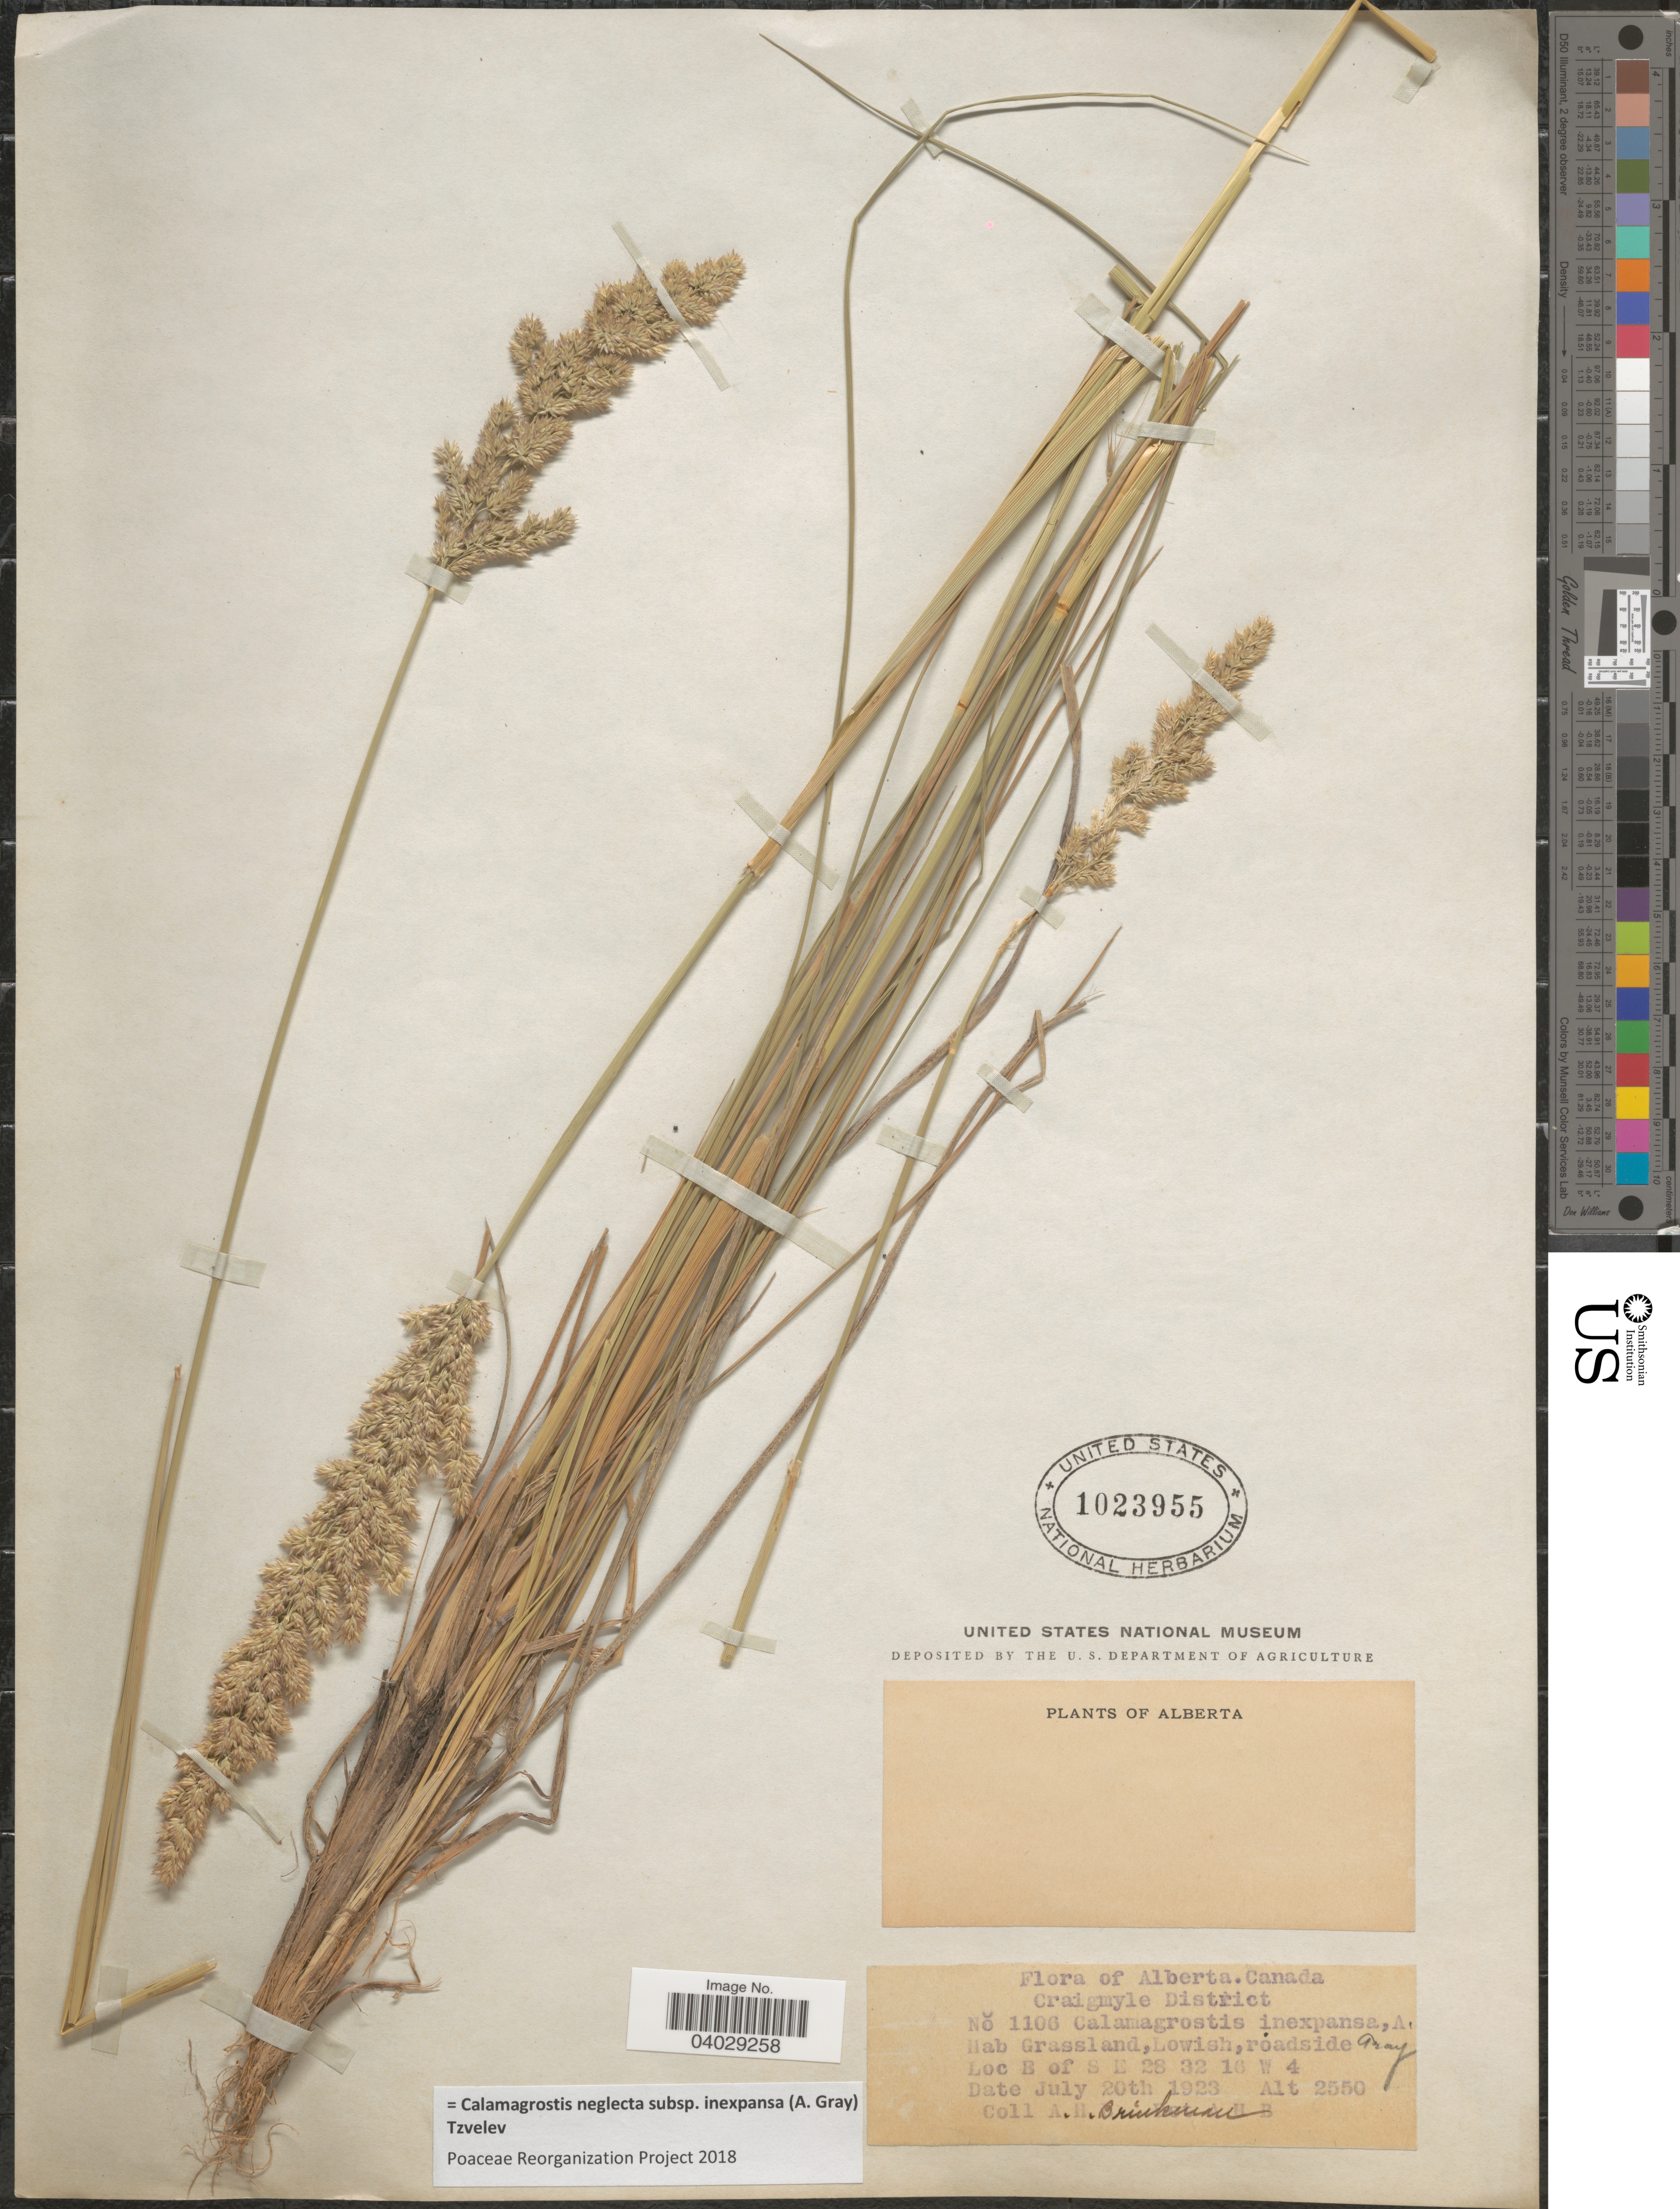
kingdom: Plantae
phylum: Tracheophyta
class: Liliopsida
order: Poales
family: Poaceae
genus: Calamagrostis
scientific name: Calamagrostis neglecta subsp. inexpansa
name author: (A. Gray) Tzvelev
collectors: A. Brinkman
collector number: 1106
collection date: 1923-07-20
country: Canada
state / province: Alberta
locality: Craigmyle District. E of S E 28 32 16 W 4.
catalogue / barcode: US 1023955